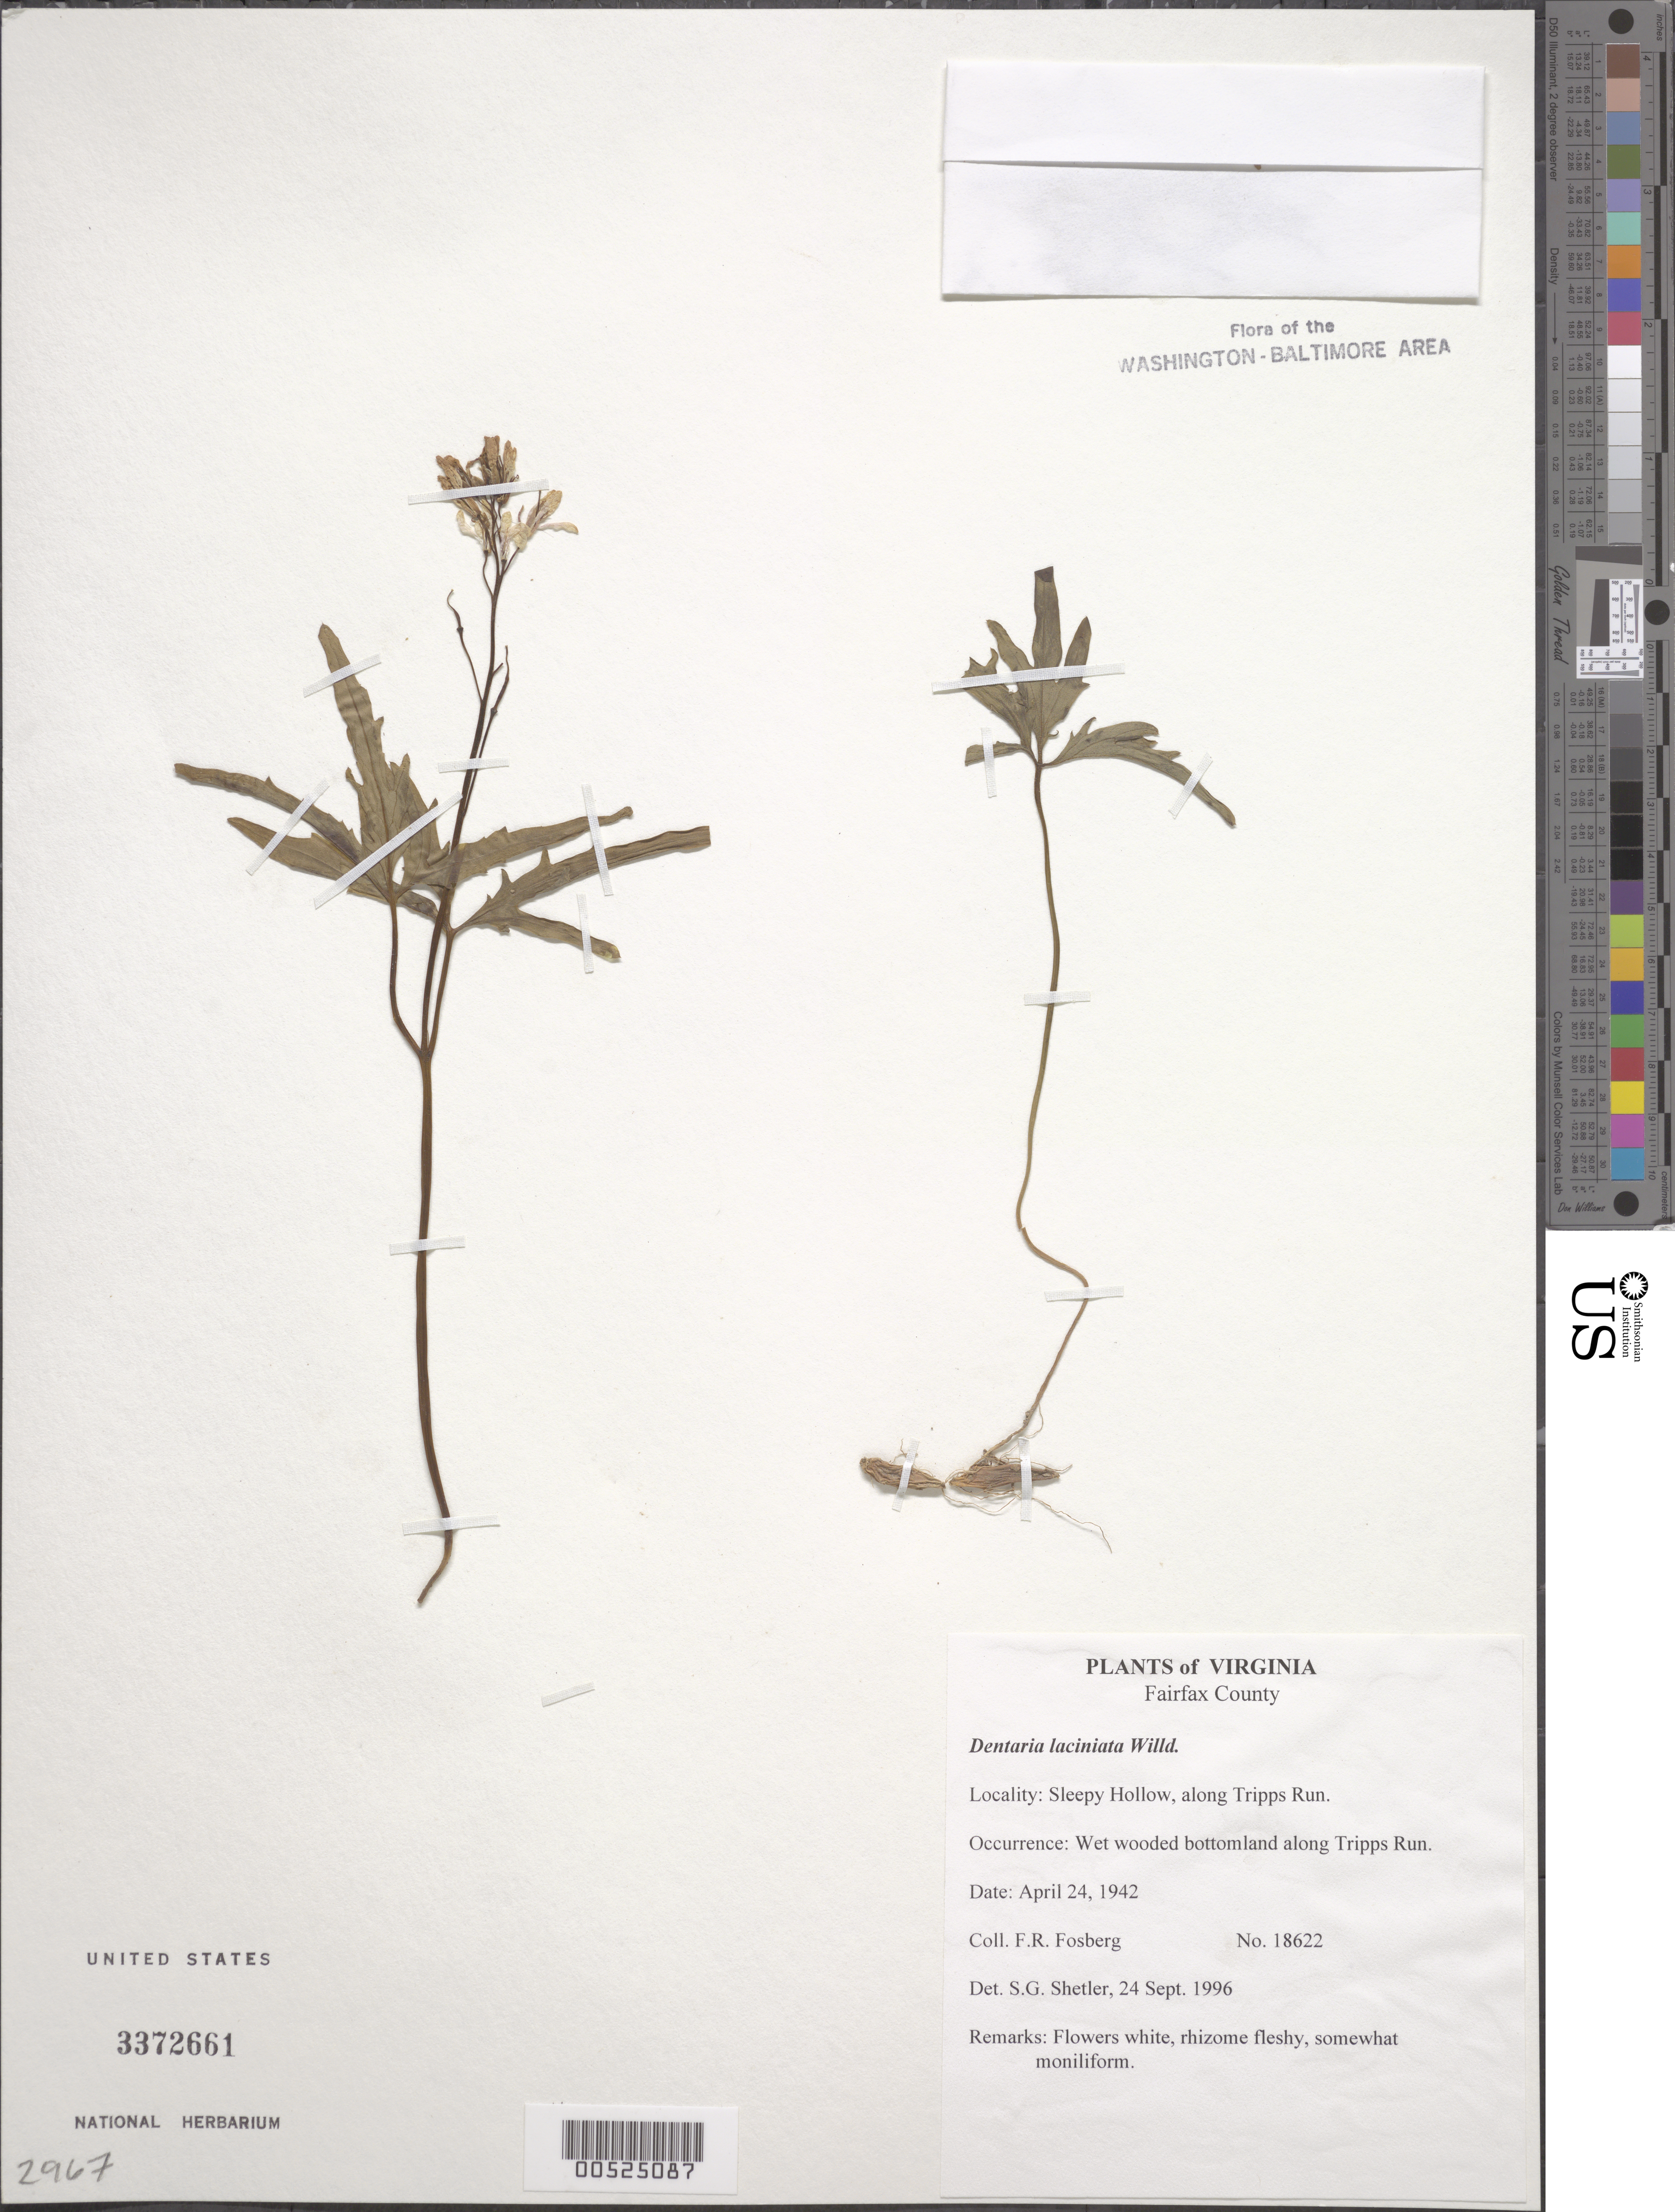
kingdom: Plantae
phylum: Tracheophyta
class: Magnoliopsida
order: Brassicales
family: Brassicaceae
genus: Cardamine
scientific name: Cardamine concatenata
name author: (Michx.) Sw.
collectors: F. R. Fosberg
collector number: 18622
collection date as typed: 24 Apr 1942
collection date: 1942-04-24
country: United States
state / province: Virginia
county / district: Fairfax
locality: Sleepy Hollow, along Tripps Run.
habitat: Wet wooded bottomland along Tripps Run.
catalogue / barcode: US 3372661